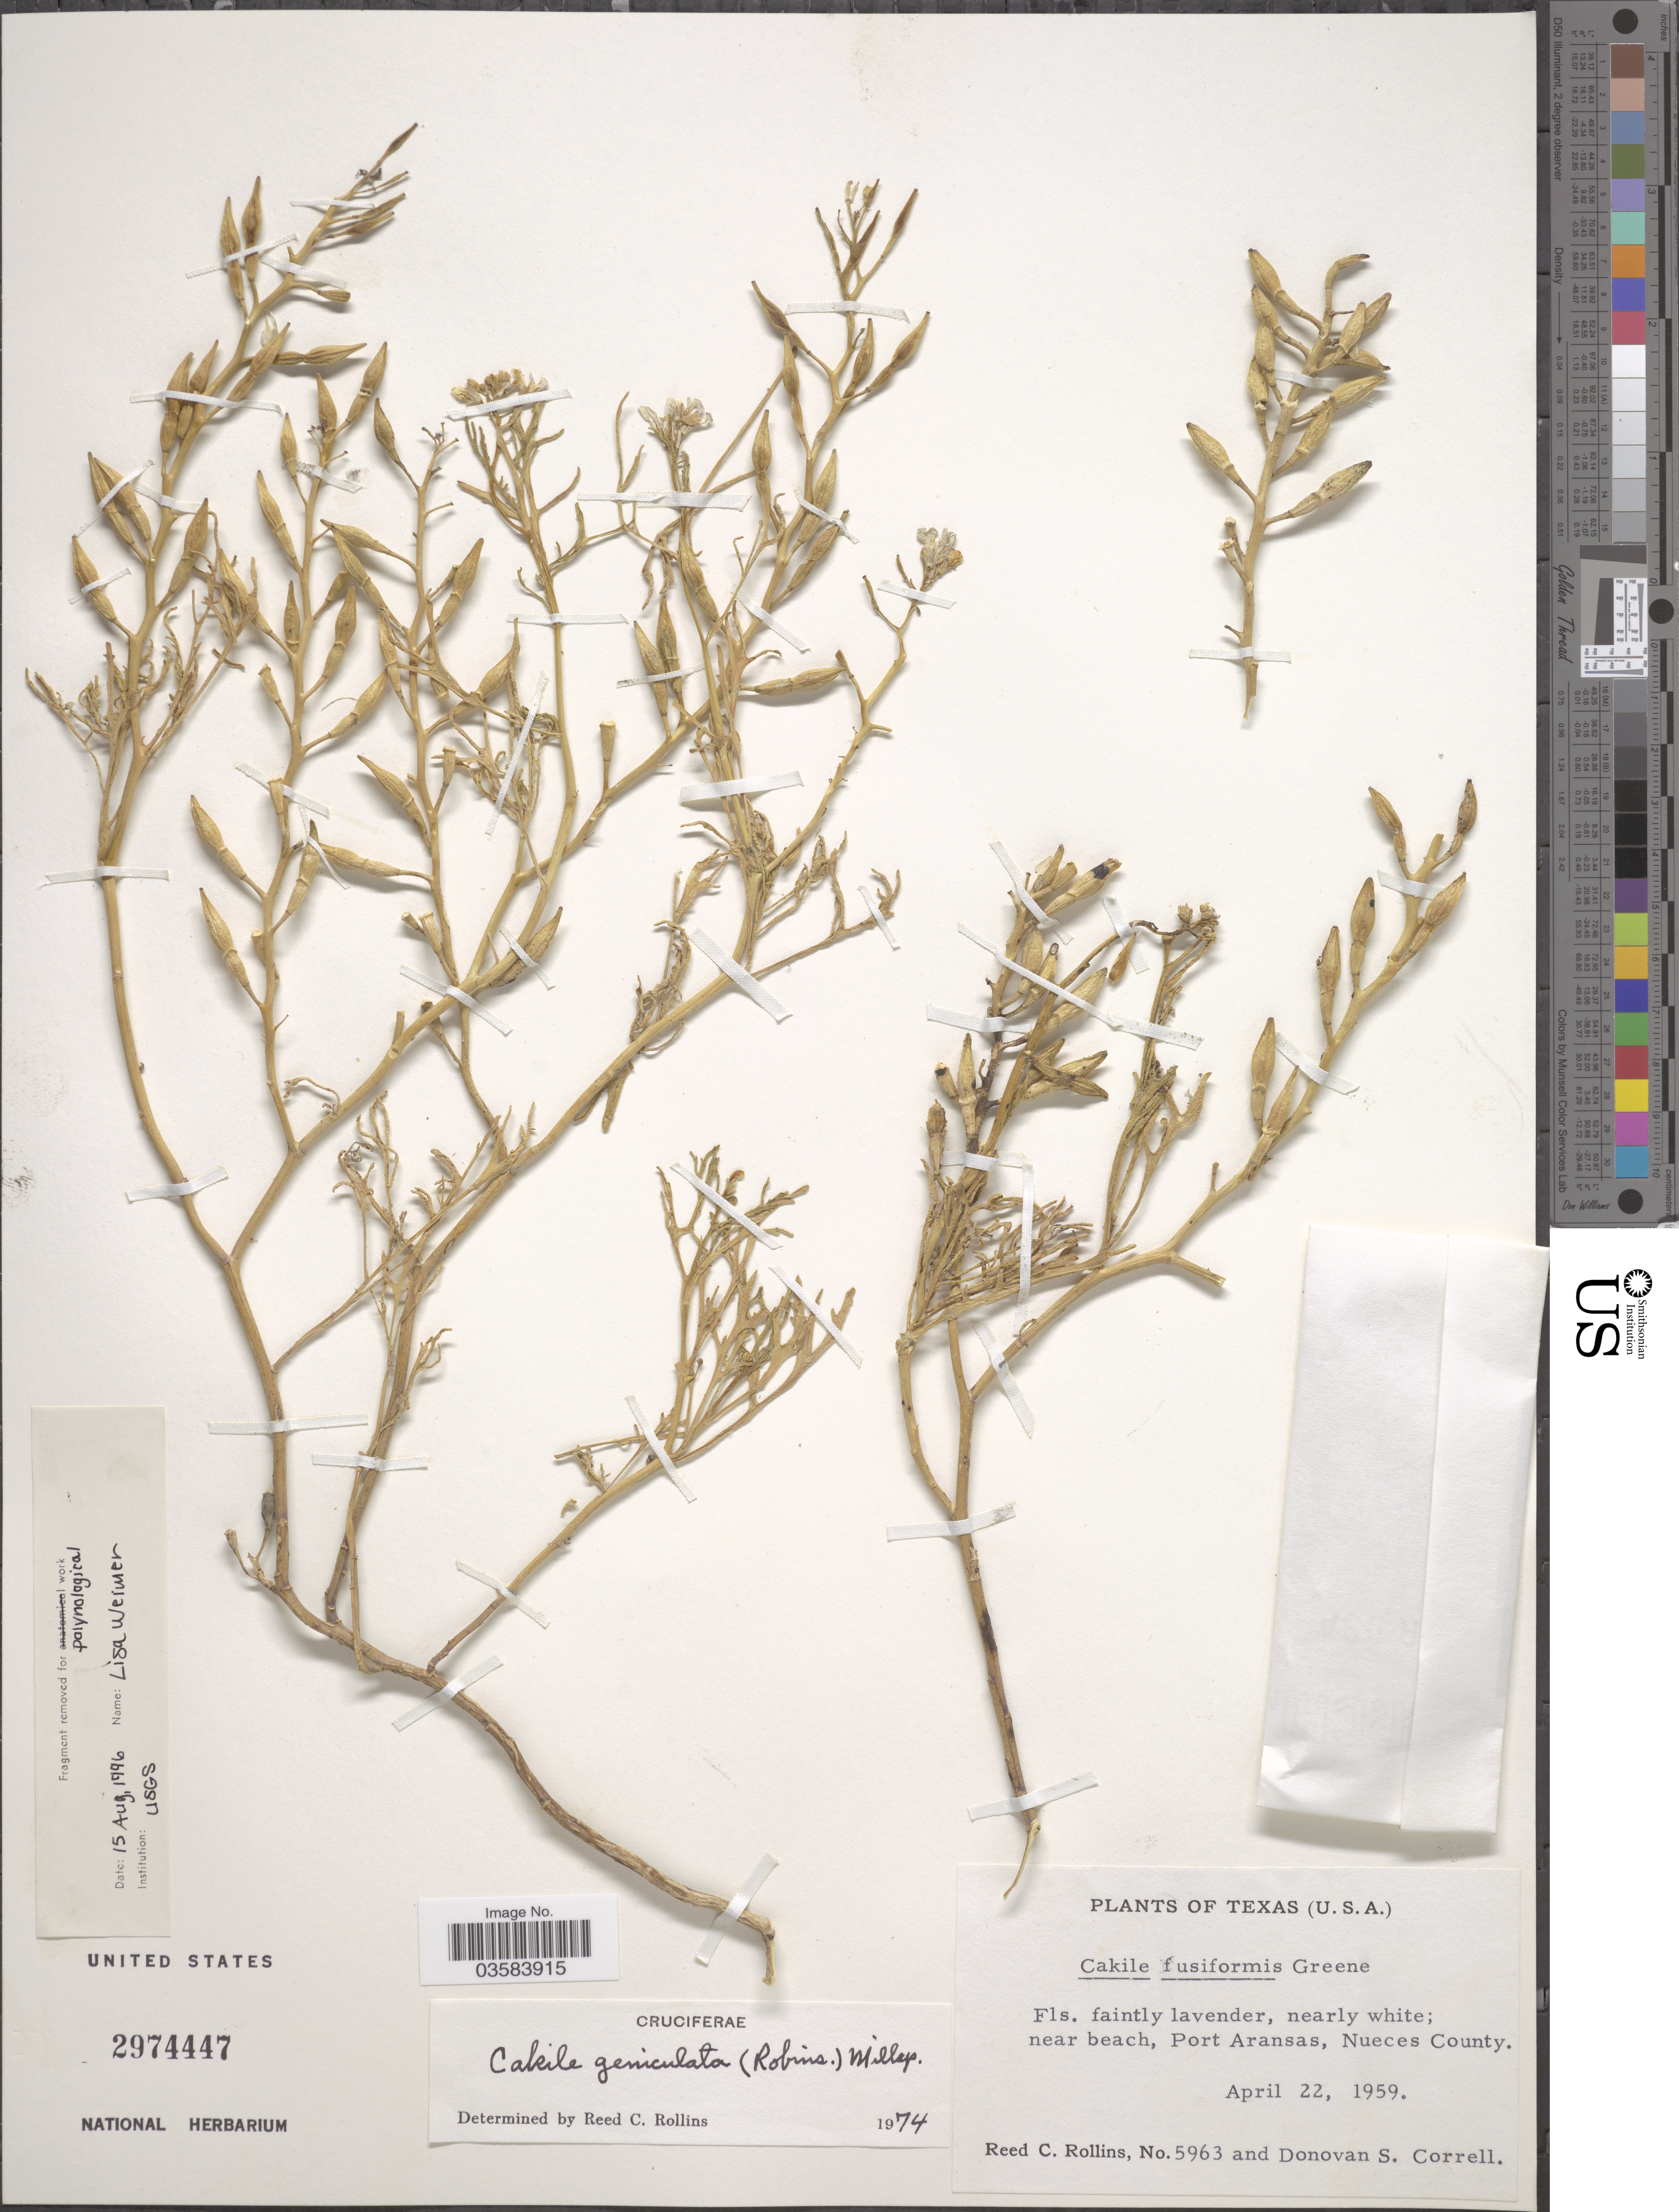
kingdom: Plantae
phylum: Tracheophyta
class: Magnoliopsida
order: Brassicales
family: Brassicaceae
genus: Cakile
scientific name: Cakile geniculata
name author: (B.L. Rob.) Millsp.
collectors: R. C. Rollins & D. S. Correll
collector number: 5963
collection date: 1959-04-22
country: United States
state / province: Texas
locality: Near beach, Port Aransas, Nueces County.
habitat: near beach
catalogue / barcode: US 2974447